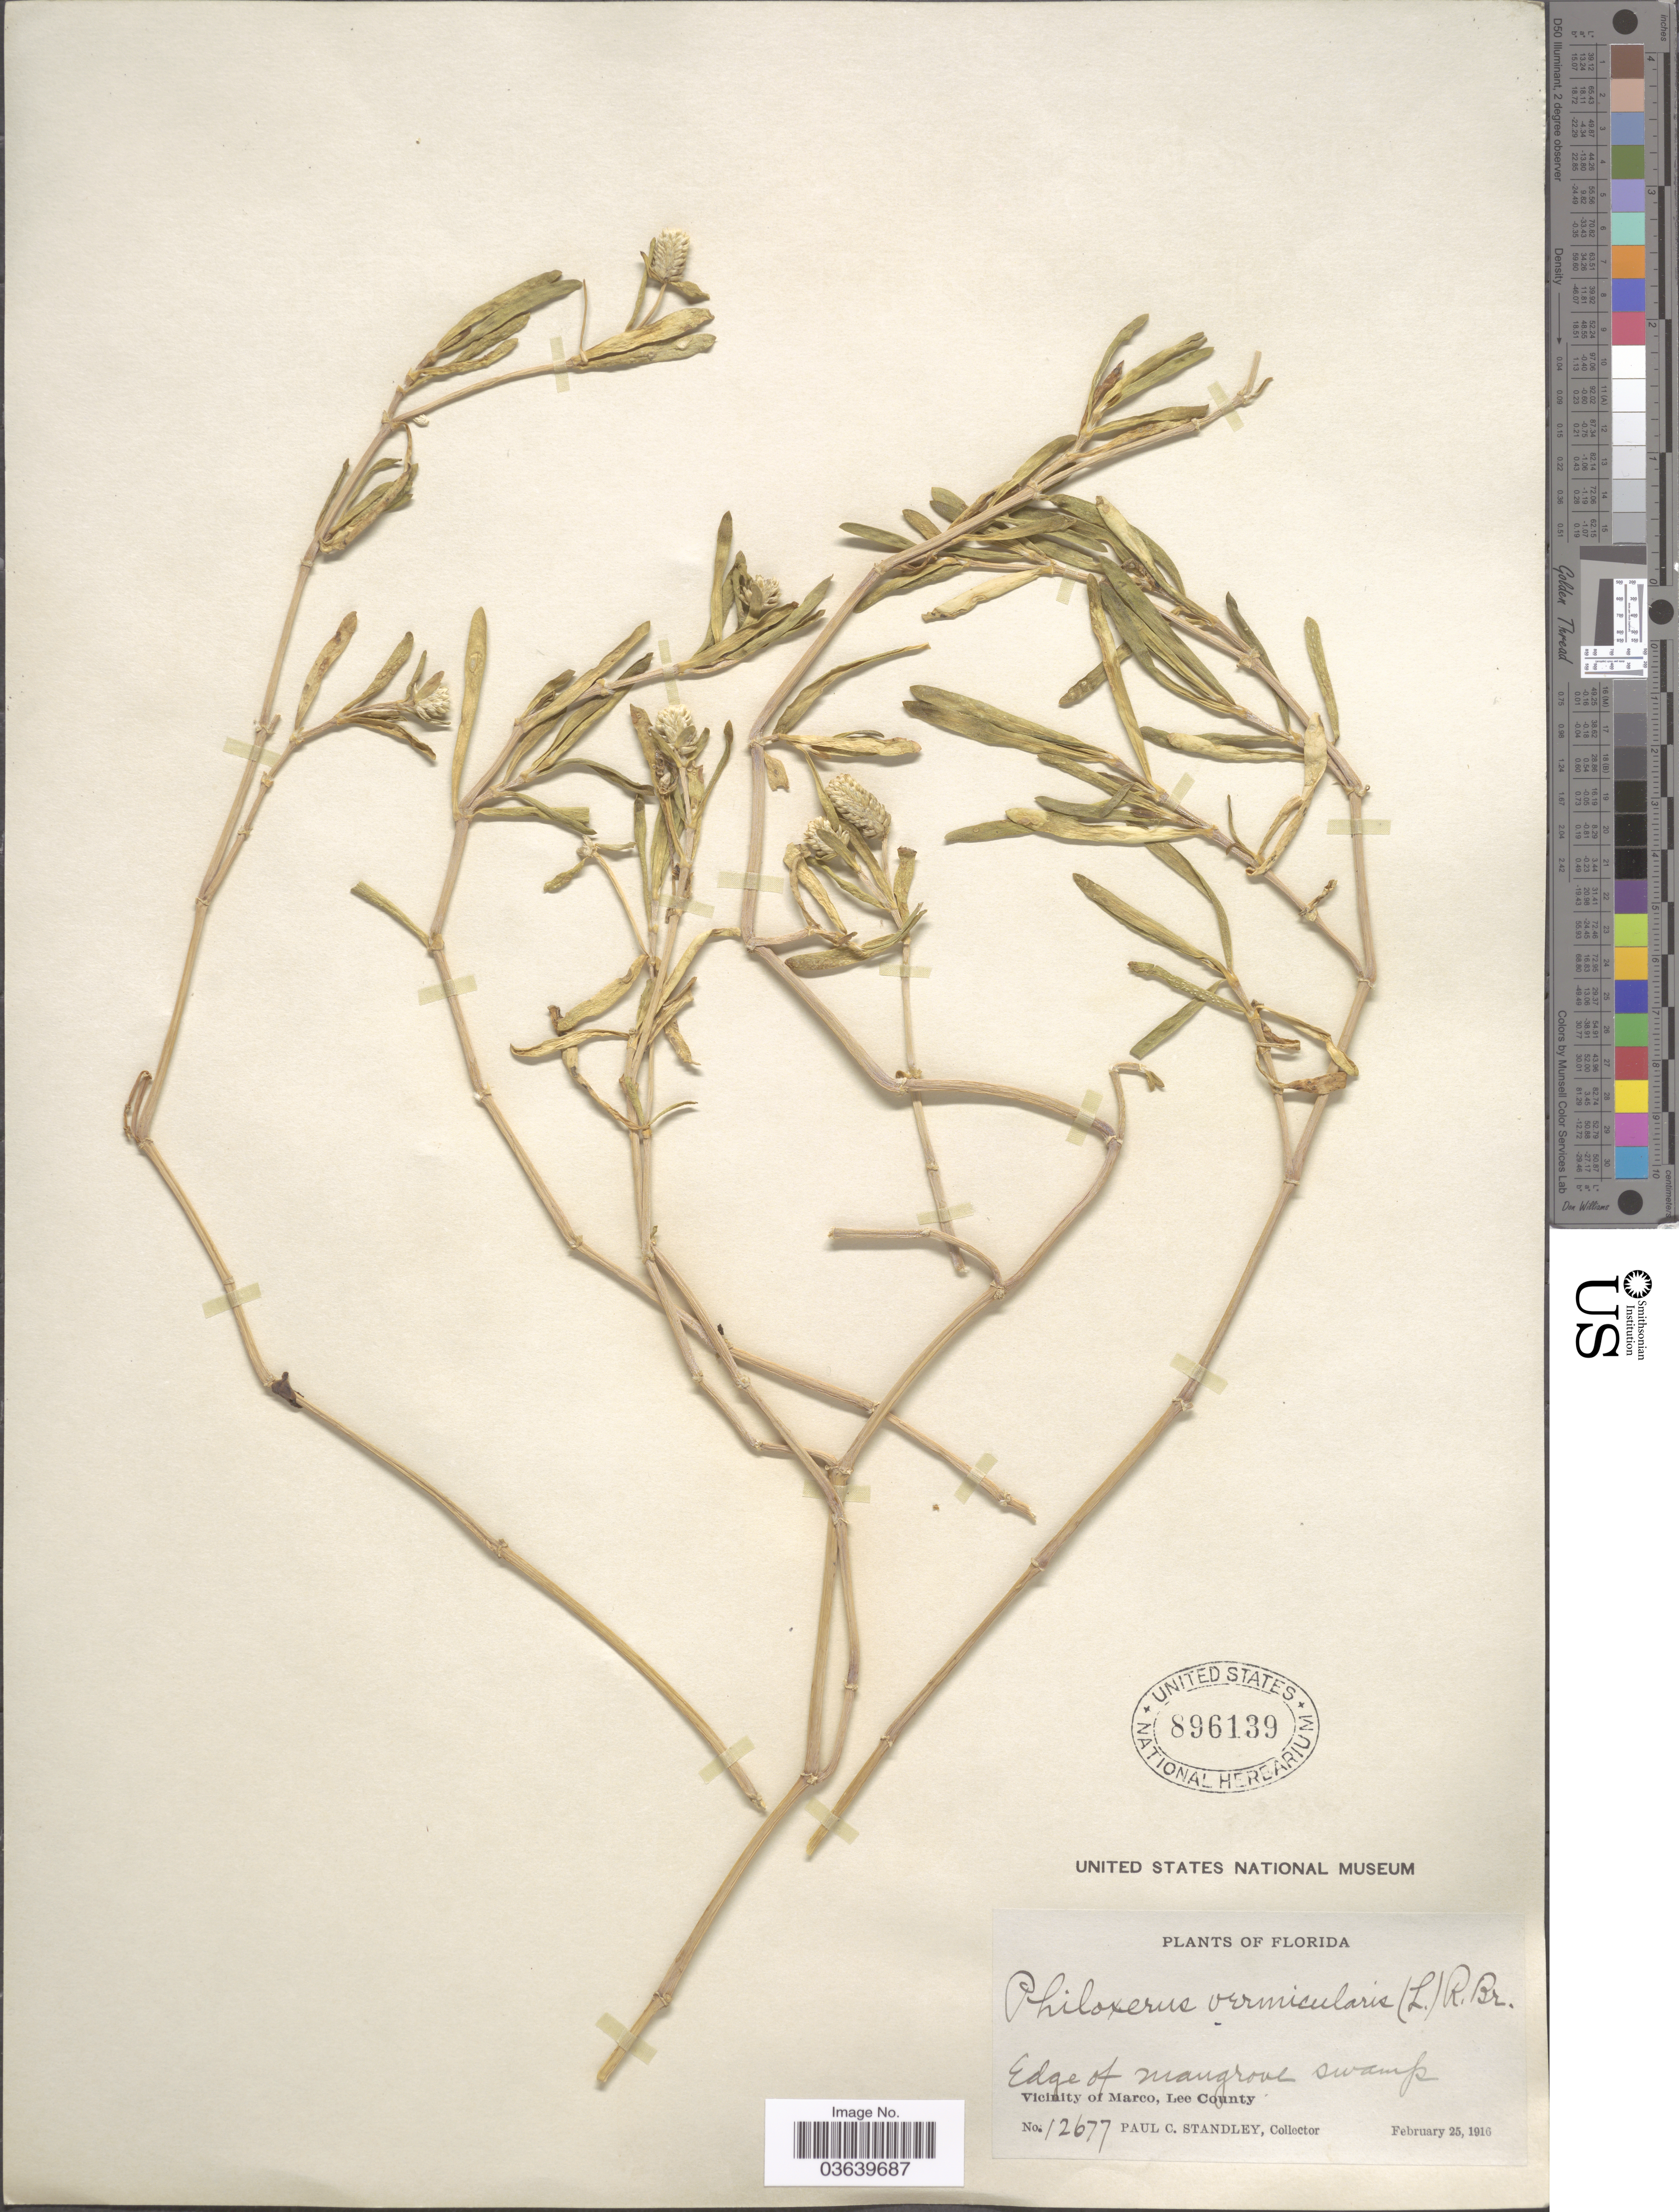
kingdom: Plantae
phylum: Tracheophyta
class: Magnoliopsida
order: Caryophyllales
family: Amaranthaceae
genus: Gomphrena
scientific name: Gomphrena vermicularis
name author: L.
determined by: Strong, Mark T., (BOT), Smithsonian Institution - National Museum of Natural History (UNITED STATES)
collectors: P. C. Standley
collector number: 12677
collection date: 1916-02-25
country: United States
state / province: Florida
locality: Edge of mangrove swamp, Vicinity of Marco, Lee County.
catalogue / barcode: US 896139